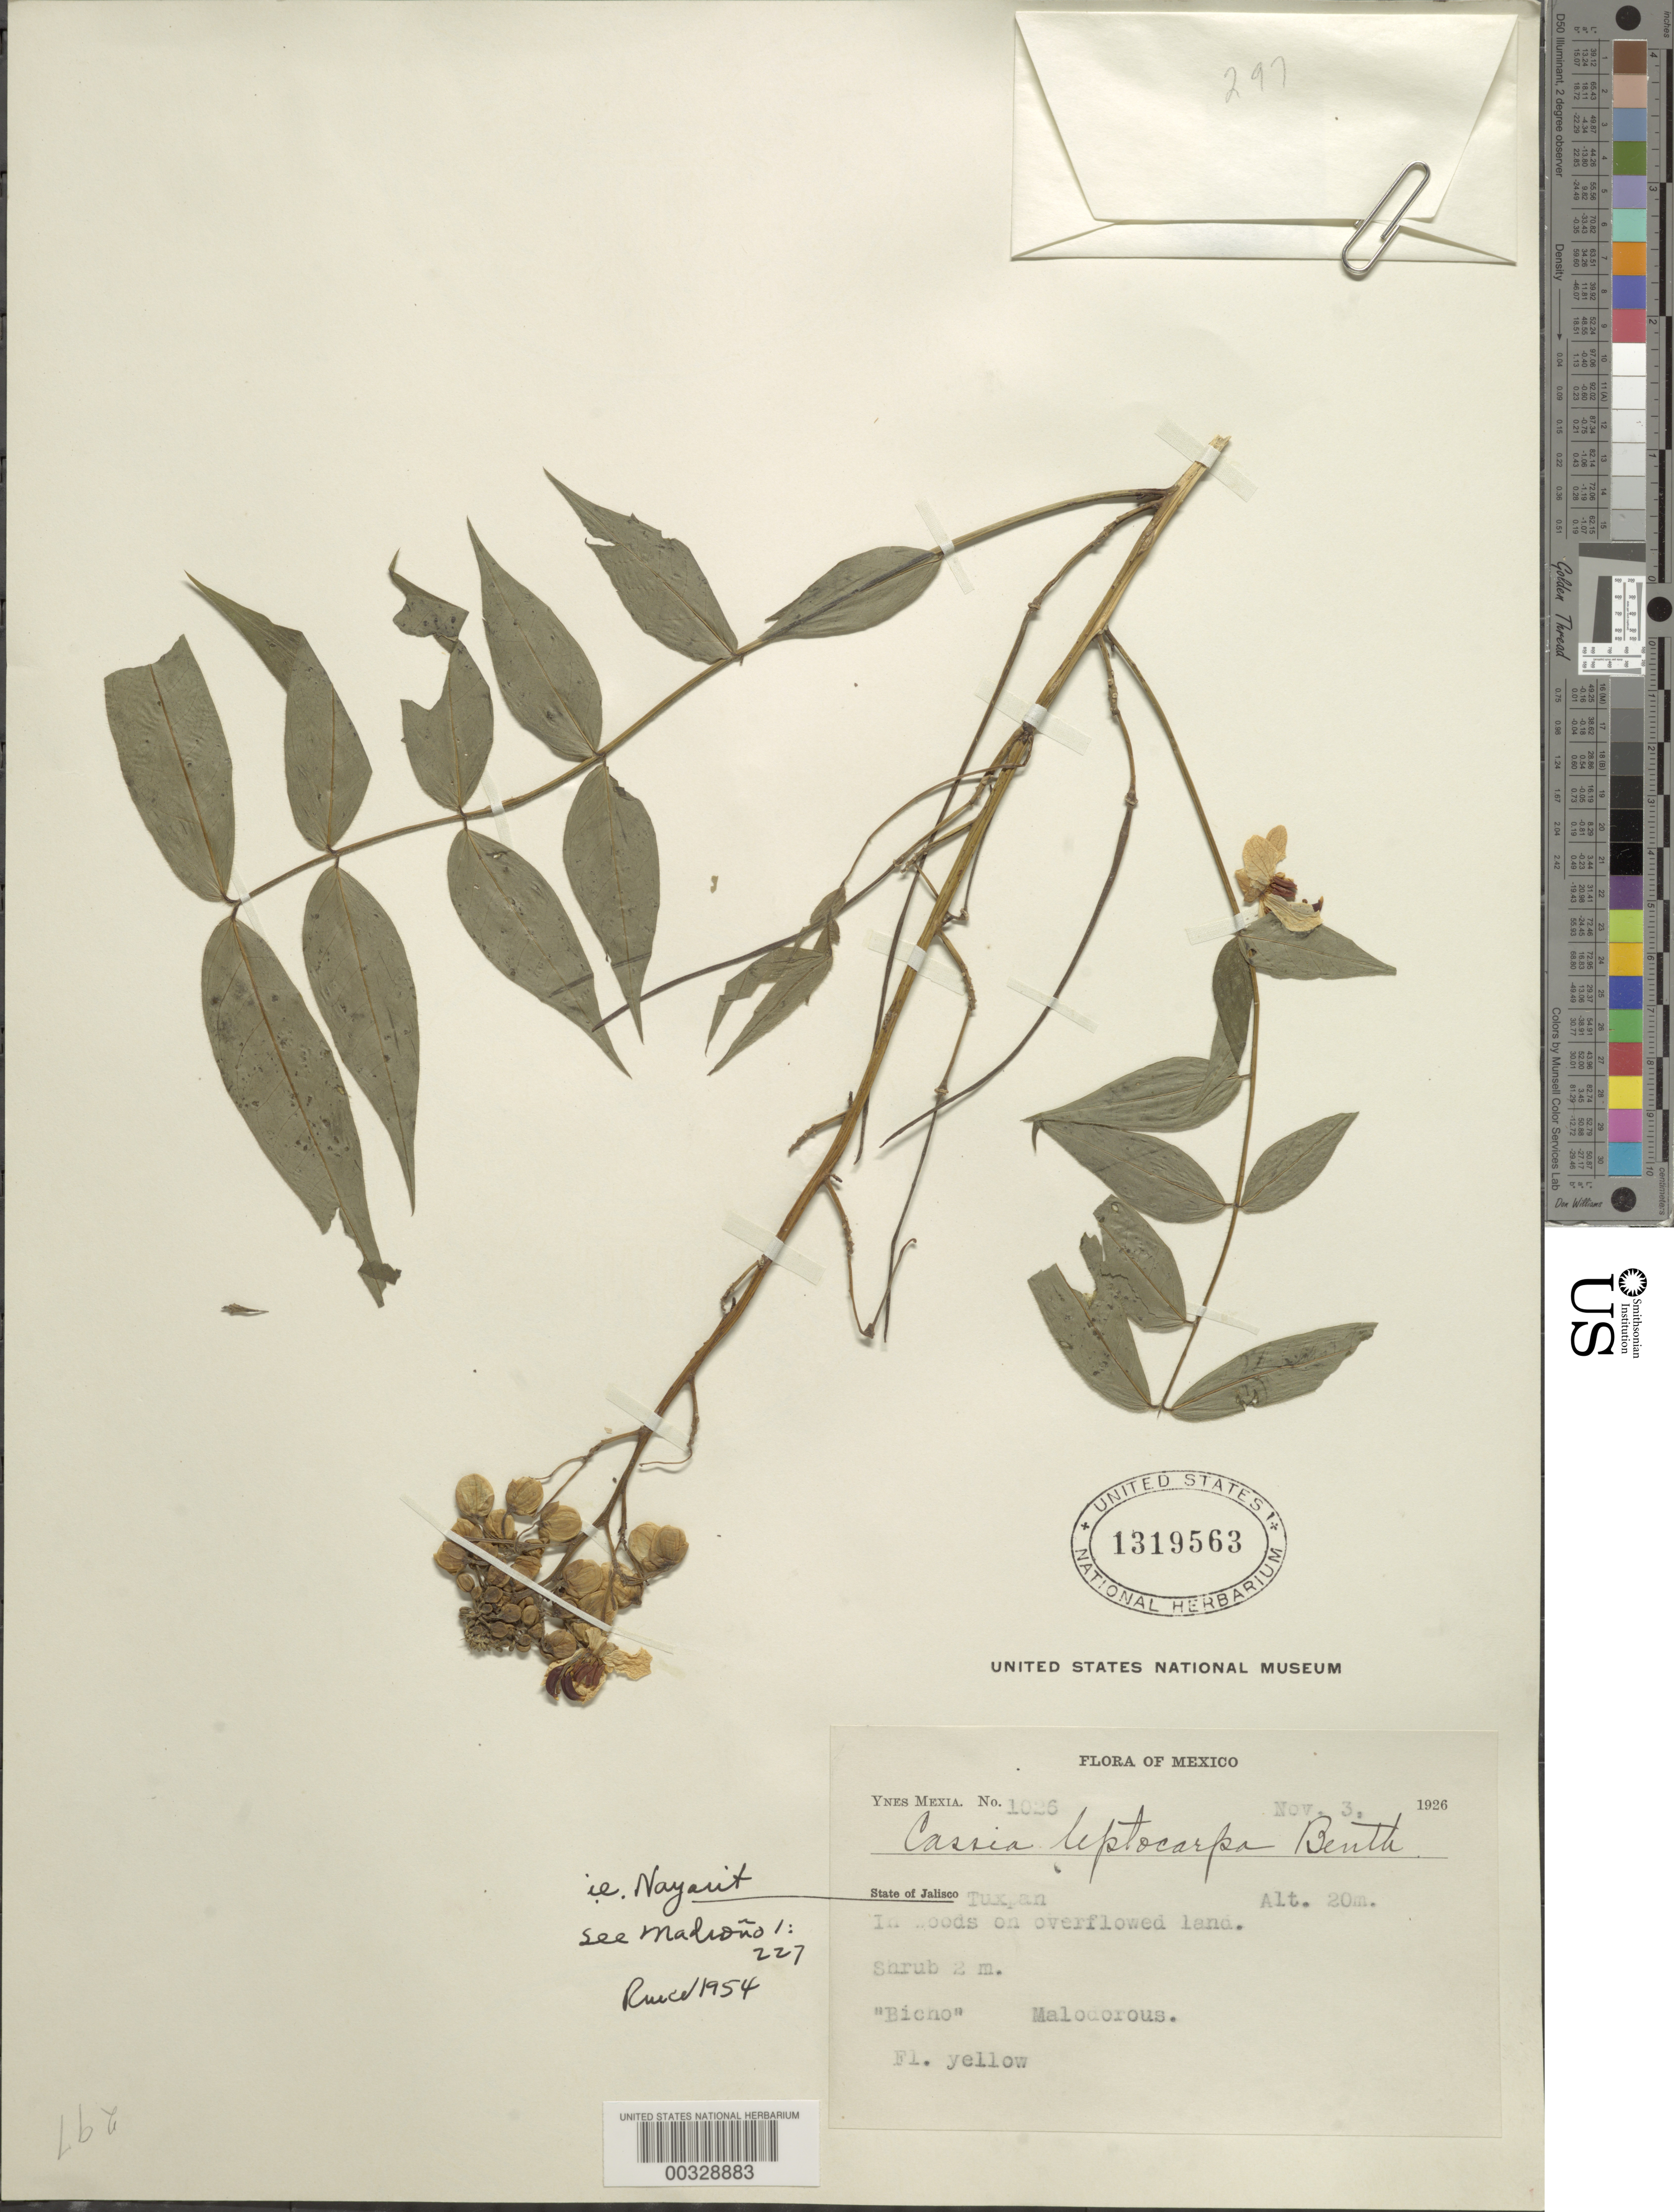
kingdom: Plantae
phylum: Tracheophyta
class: Magnoliopsida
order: Fabales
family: Fabaceae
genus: Senna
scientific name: Senna hirsuta var. leptocarpa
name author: (Benth.) H.S. Irwin & Barneby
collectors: Y. Mexia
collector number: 1026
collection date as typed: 03 Nov 1926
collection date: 1926-11-03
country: Mexico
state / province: Jalisco / Nayarit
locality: Tuxpan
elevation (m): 20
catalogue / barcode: US 1319563